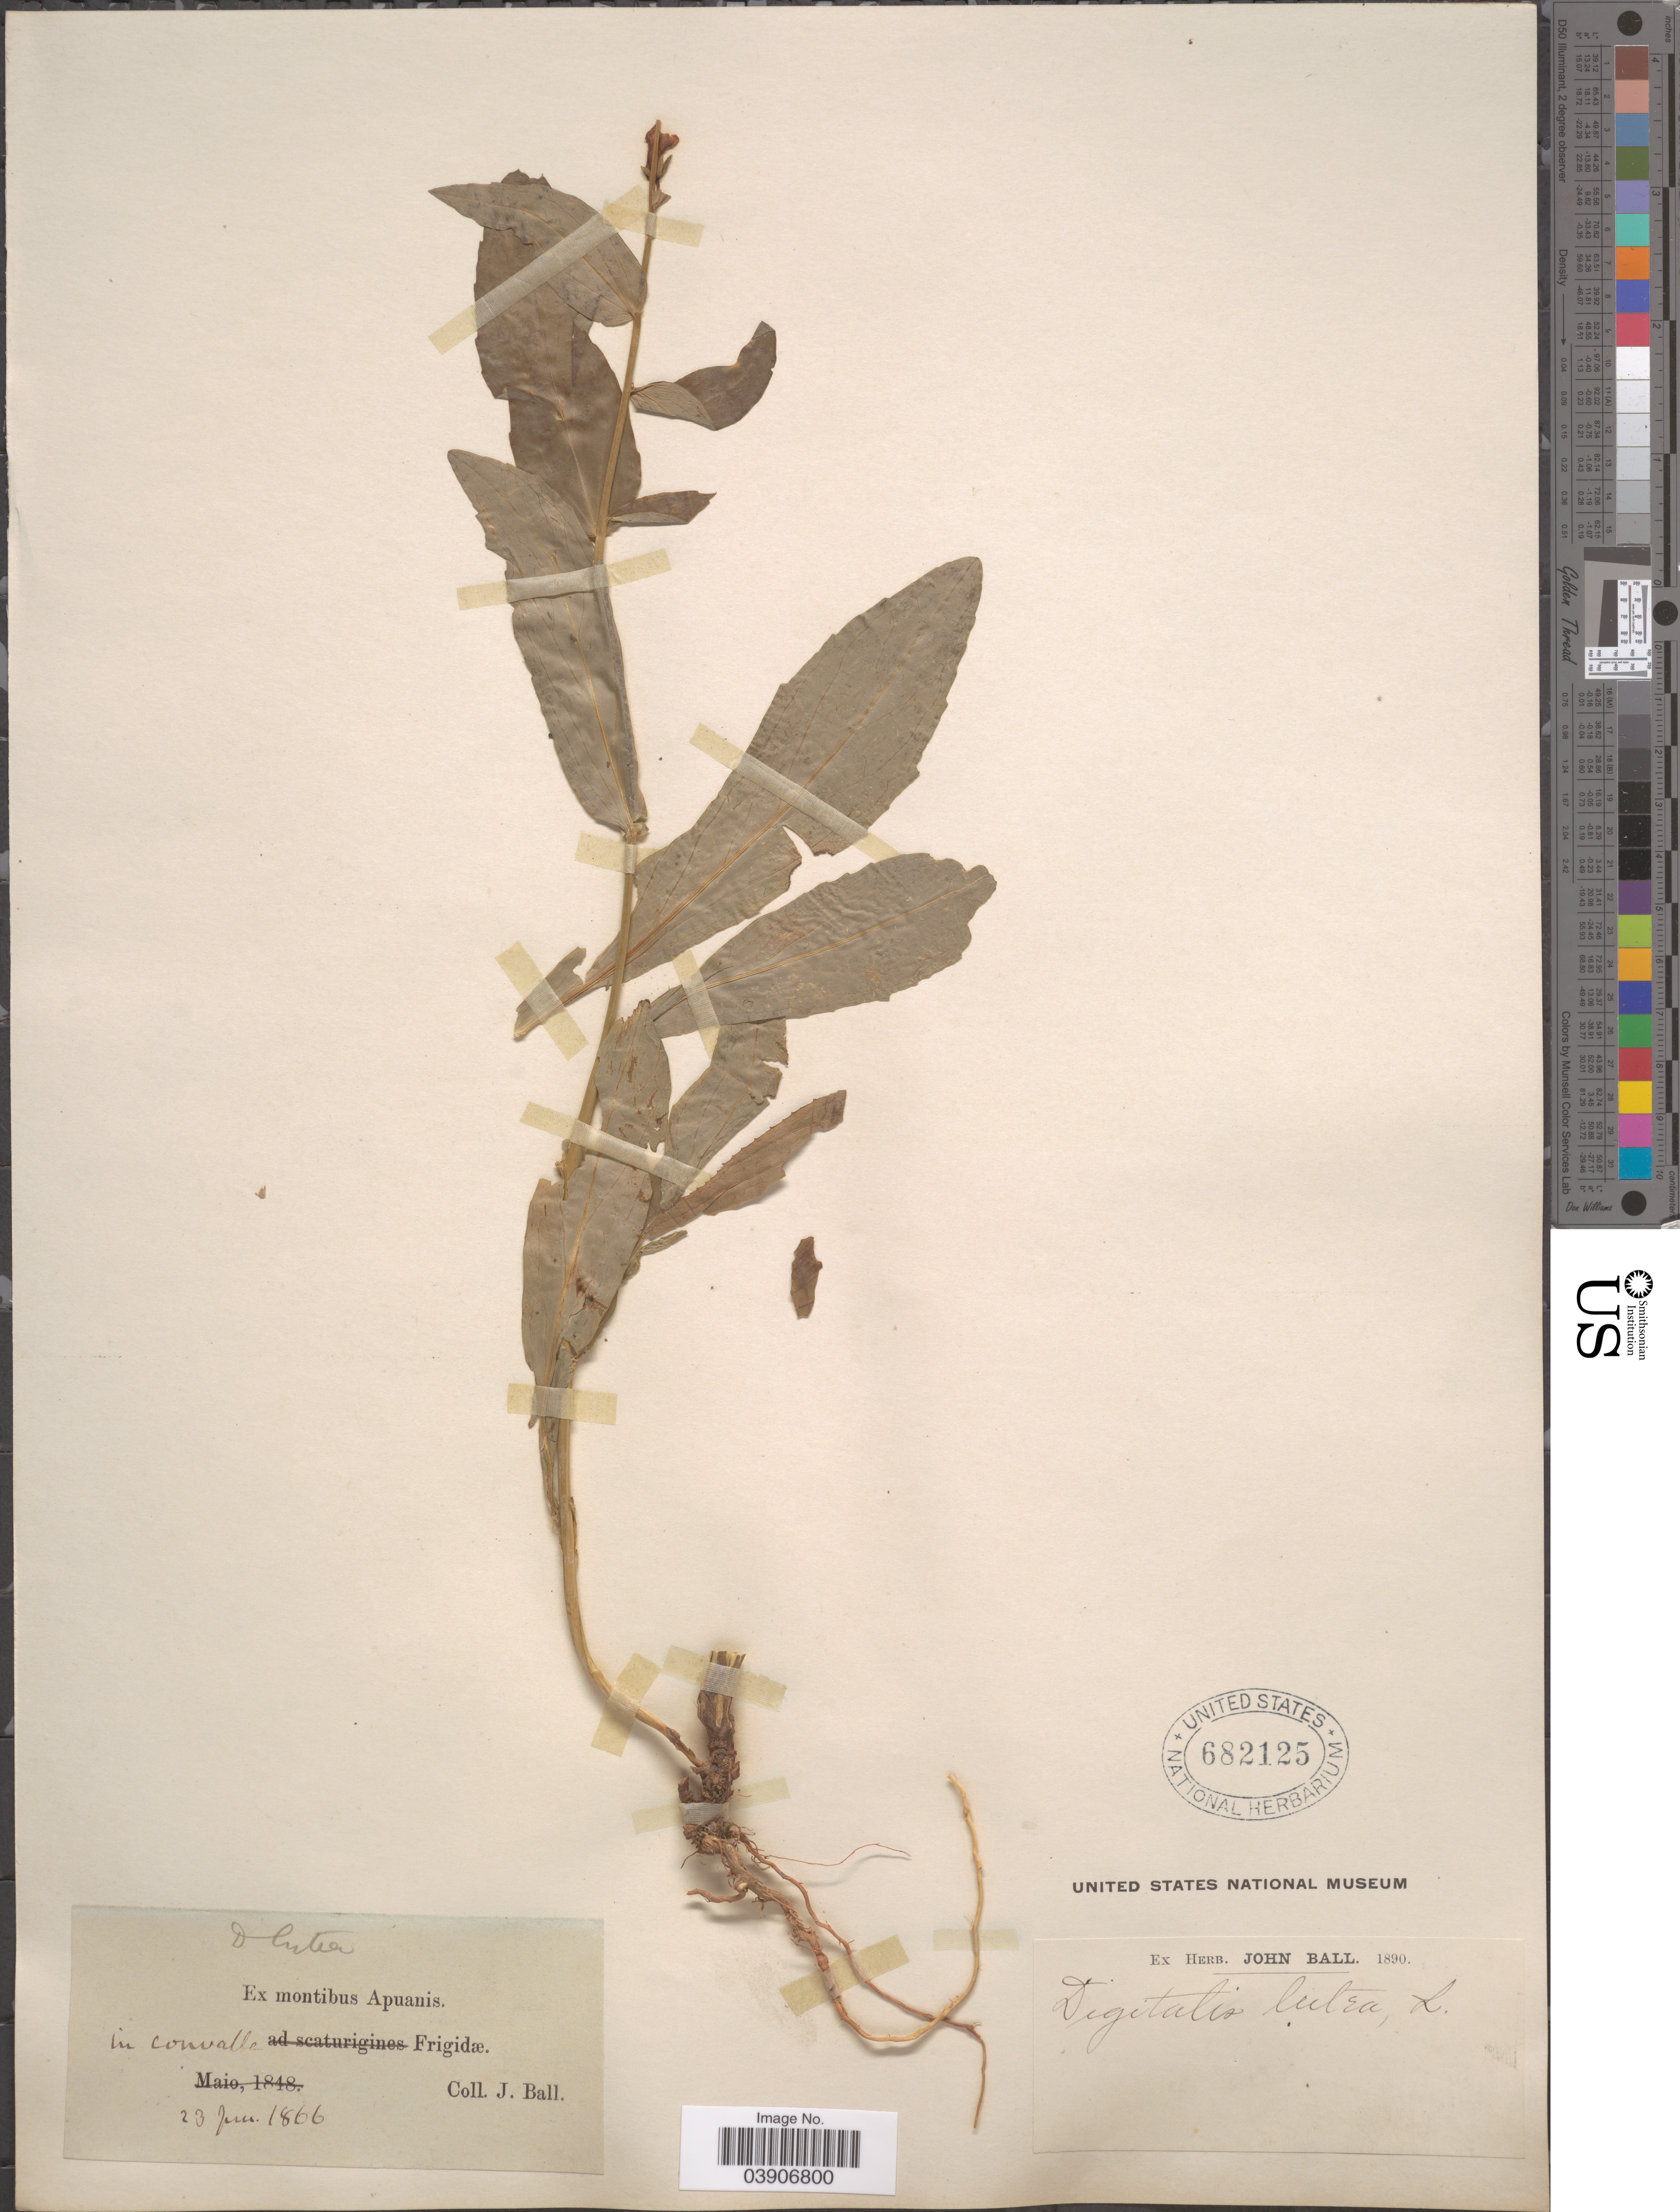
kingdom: Plantae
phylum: Tracheophyta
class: Magnoliopsida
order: Lamiales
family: Plantaginaceae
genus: Digitalis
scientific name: Digitalis lutea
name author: L.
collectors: J. Ball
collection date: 1866-06-23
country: Italy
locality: Ex montibus Apuanis. In convalle Frigidæ.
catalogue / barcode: US 682125